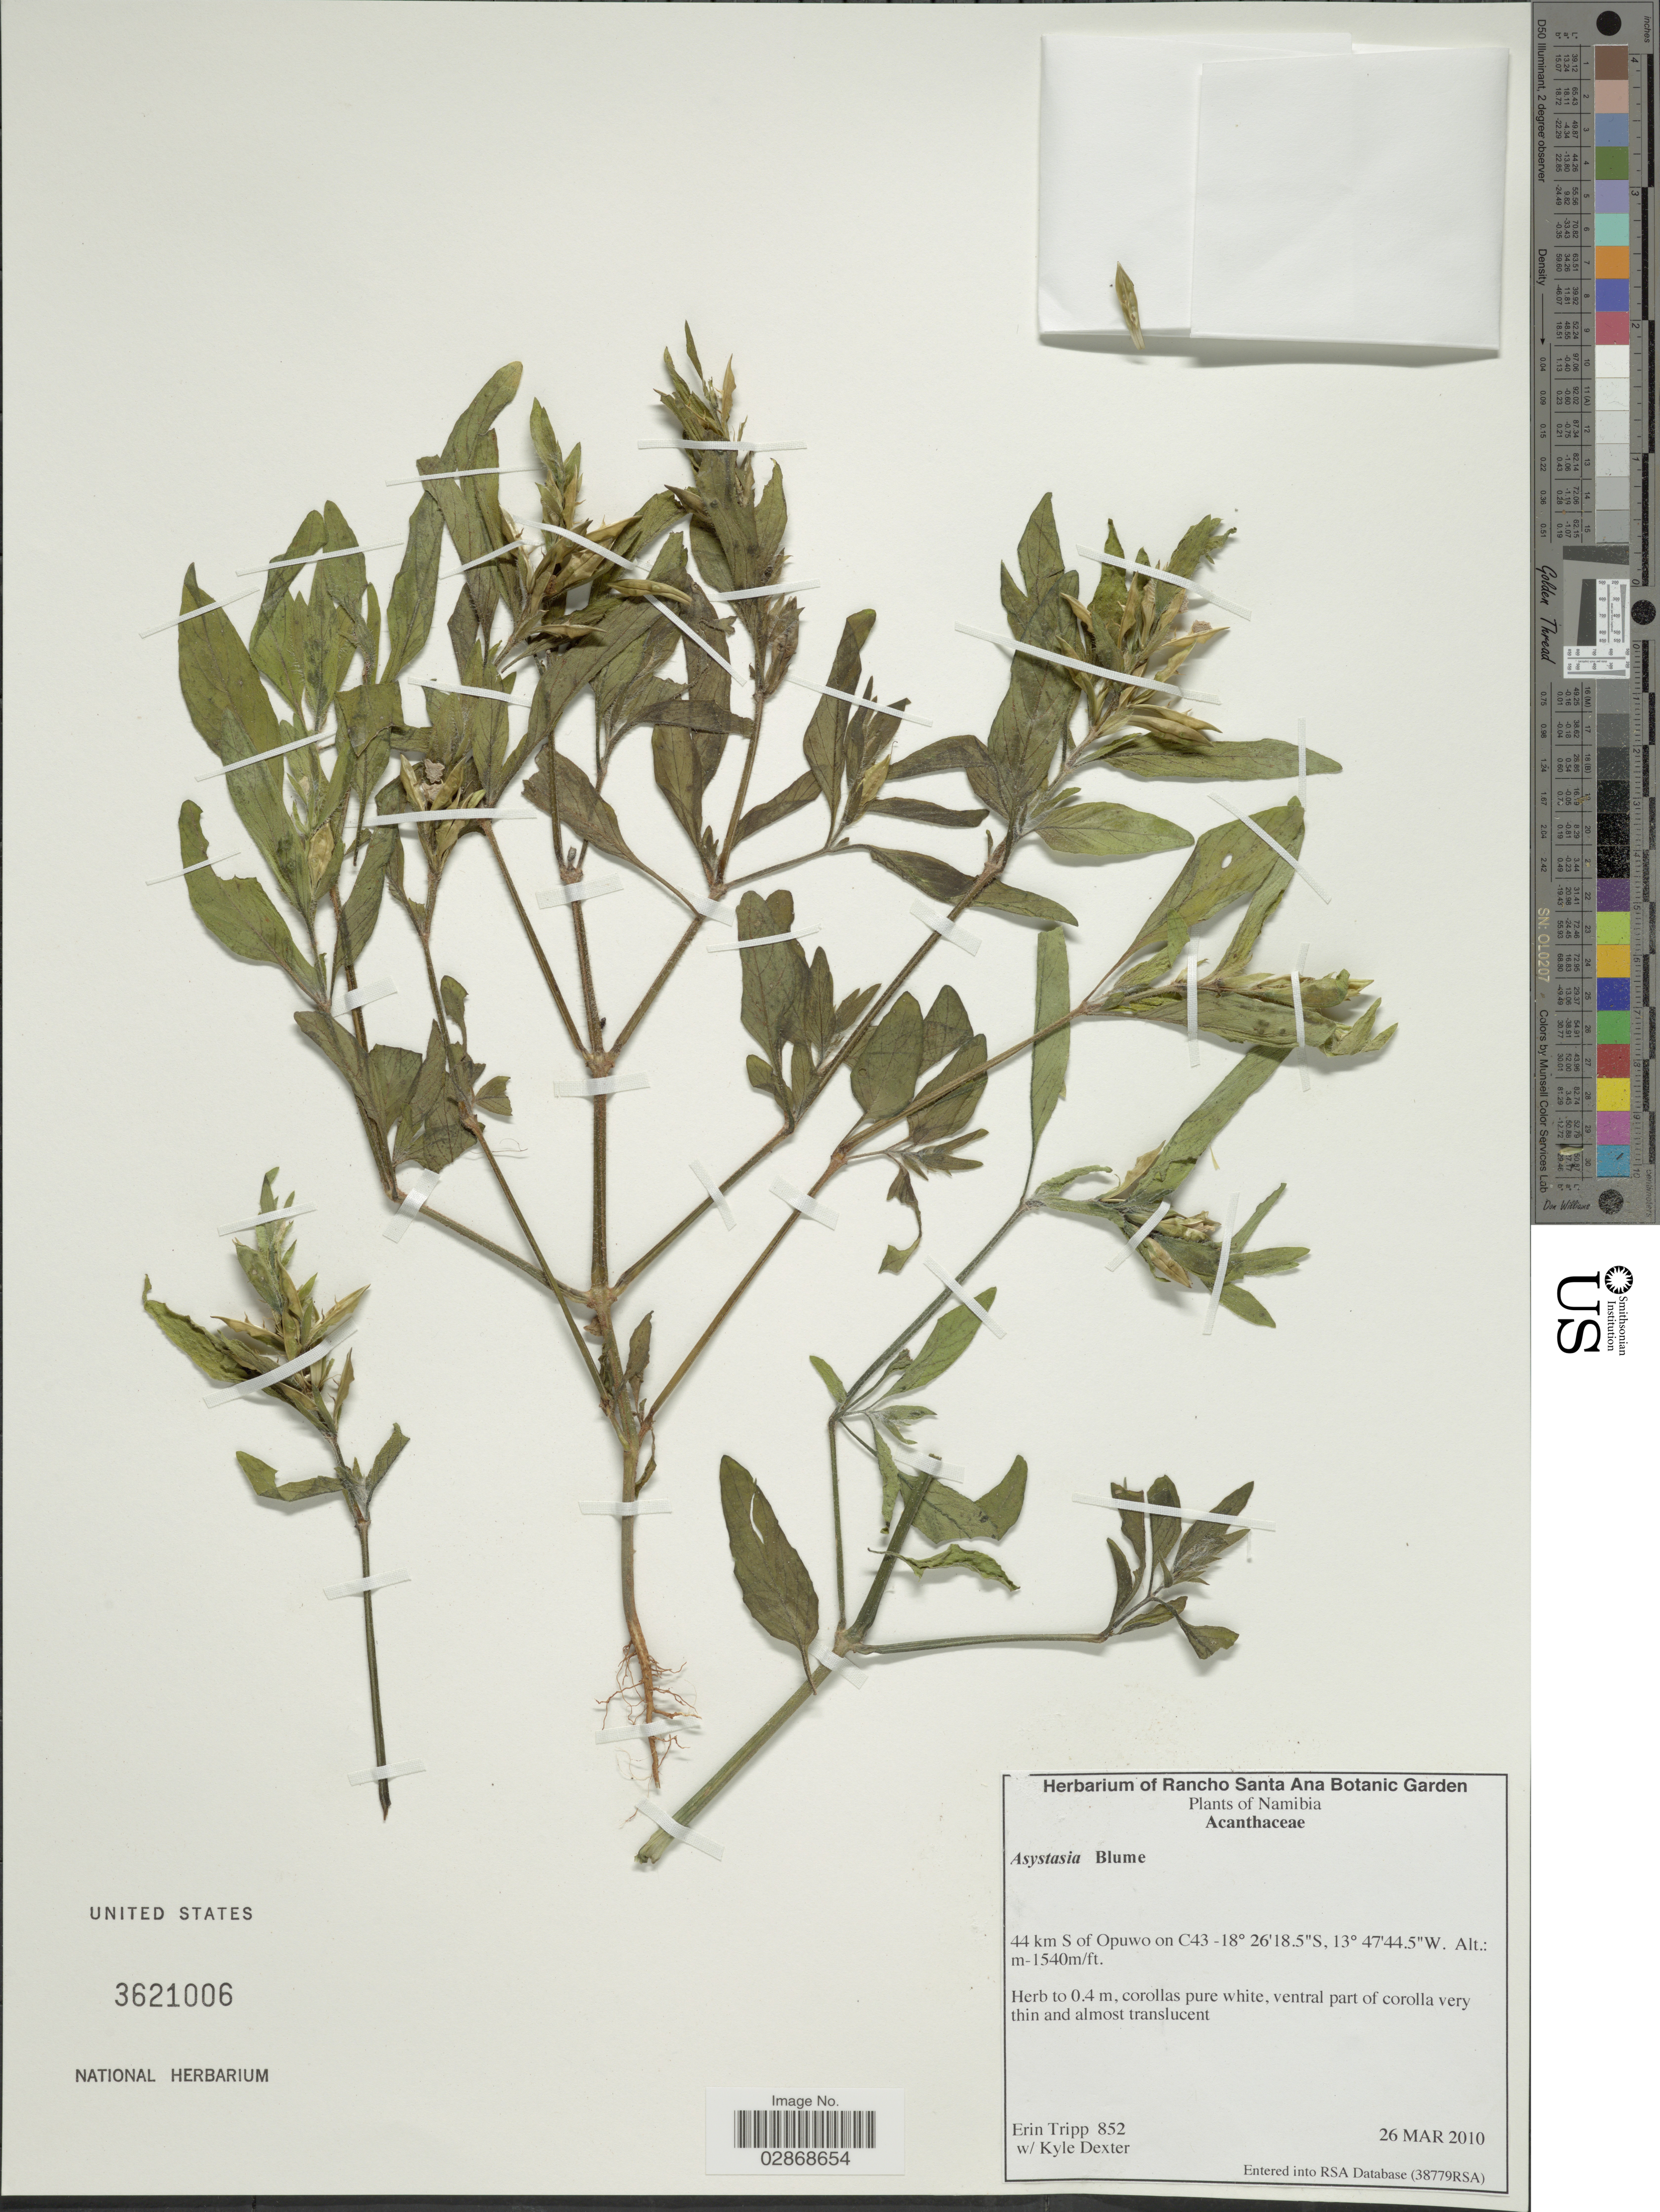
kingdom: Plantae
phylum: Tracheophyta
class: Magnoliopsida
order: Lamiales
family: Acanthaceae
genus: Asystasia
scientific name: Asystasia sp.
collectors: E. Tripp & K. Dexter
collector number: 852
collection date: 2010-03-26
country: Namibia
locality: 44 km S of Opuwo on C43.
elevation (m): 1540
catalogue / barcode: US 3621006